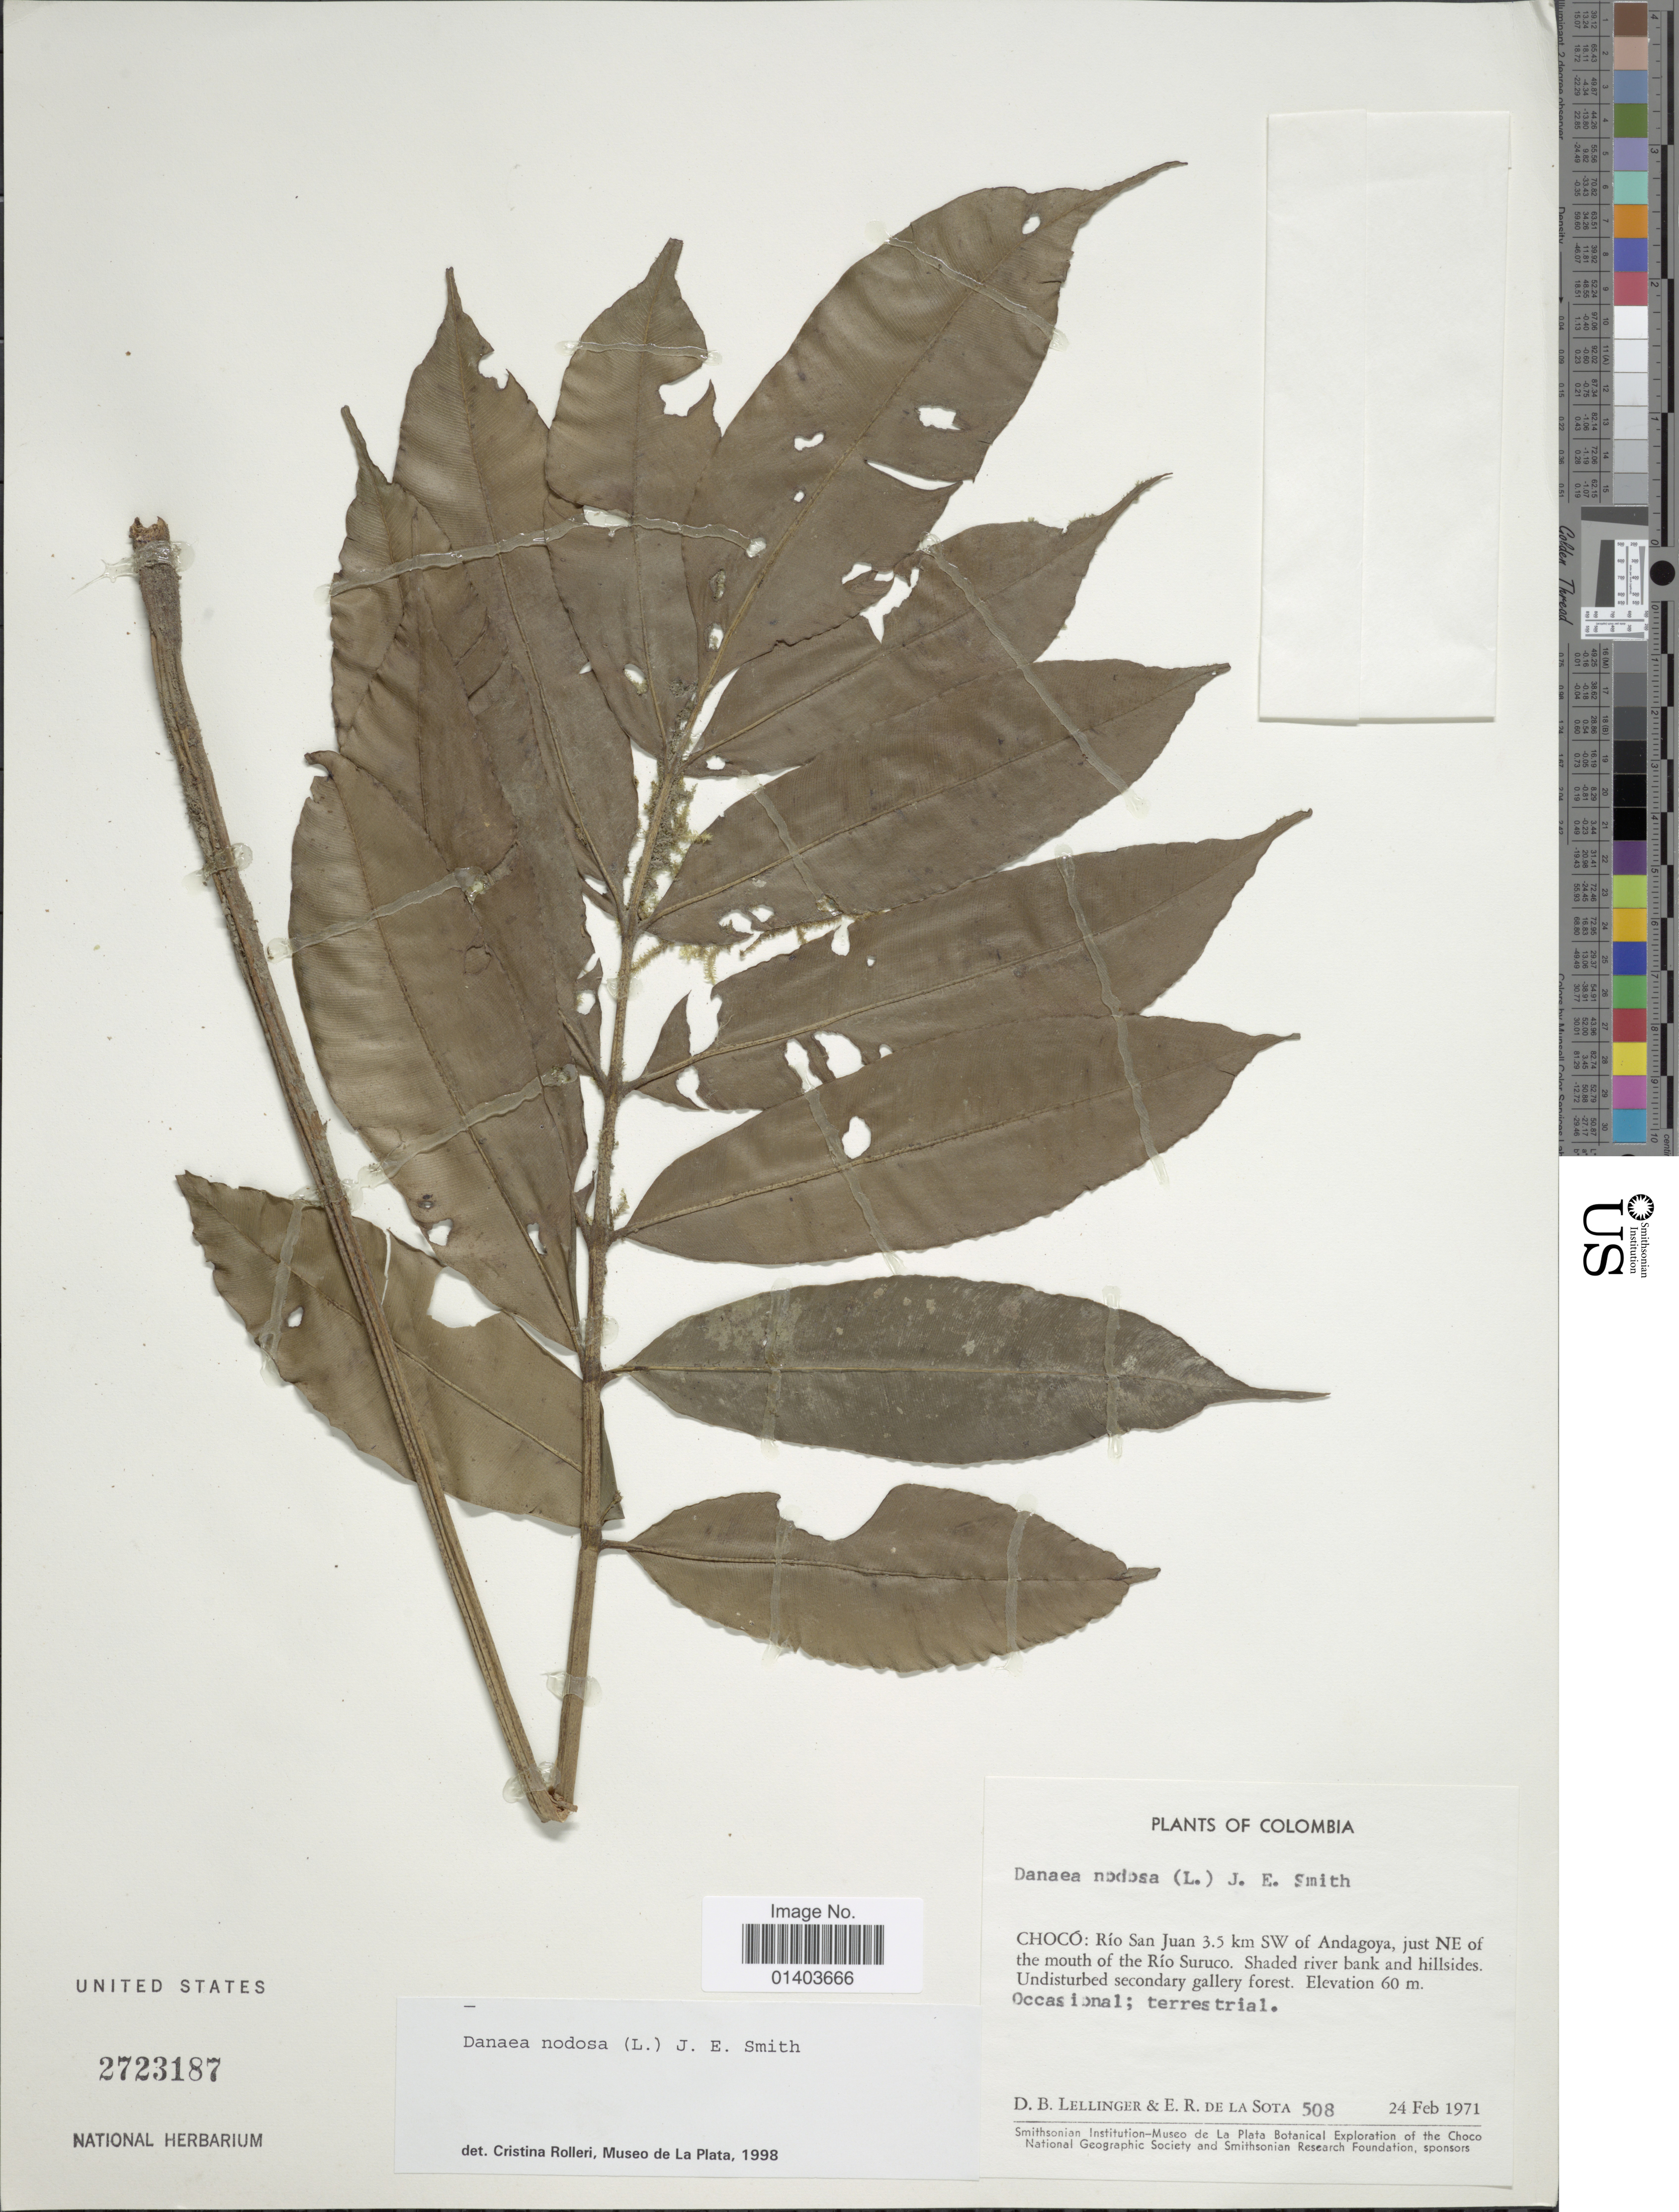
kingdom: Plantae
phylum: Tracheophyta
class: Polypodiopsida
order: Marattiales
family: Marattiaceae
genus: Danaea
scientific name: Danaea nodosa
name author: (L.) Sm.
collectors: D. B. Lellinger & E. R. de la Sota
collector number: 508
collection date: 1971-02-24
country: Colombia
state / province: Chocó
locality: RioSan Juan 3.5 km SW of Andagoya, just NE of the mouth of the Rio Suruco. shaded bank and hillsides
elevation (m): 60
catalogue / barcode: US 2723187